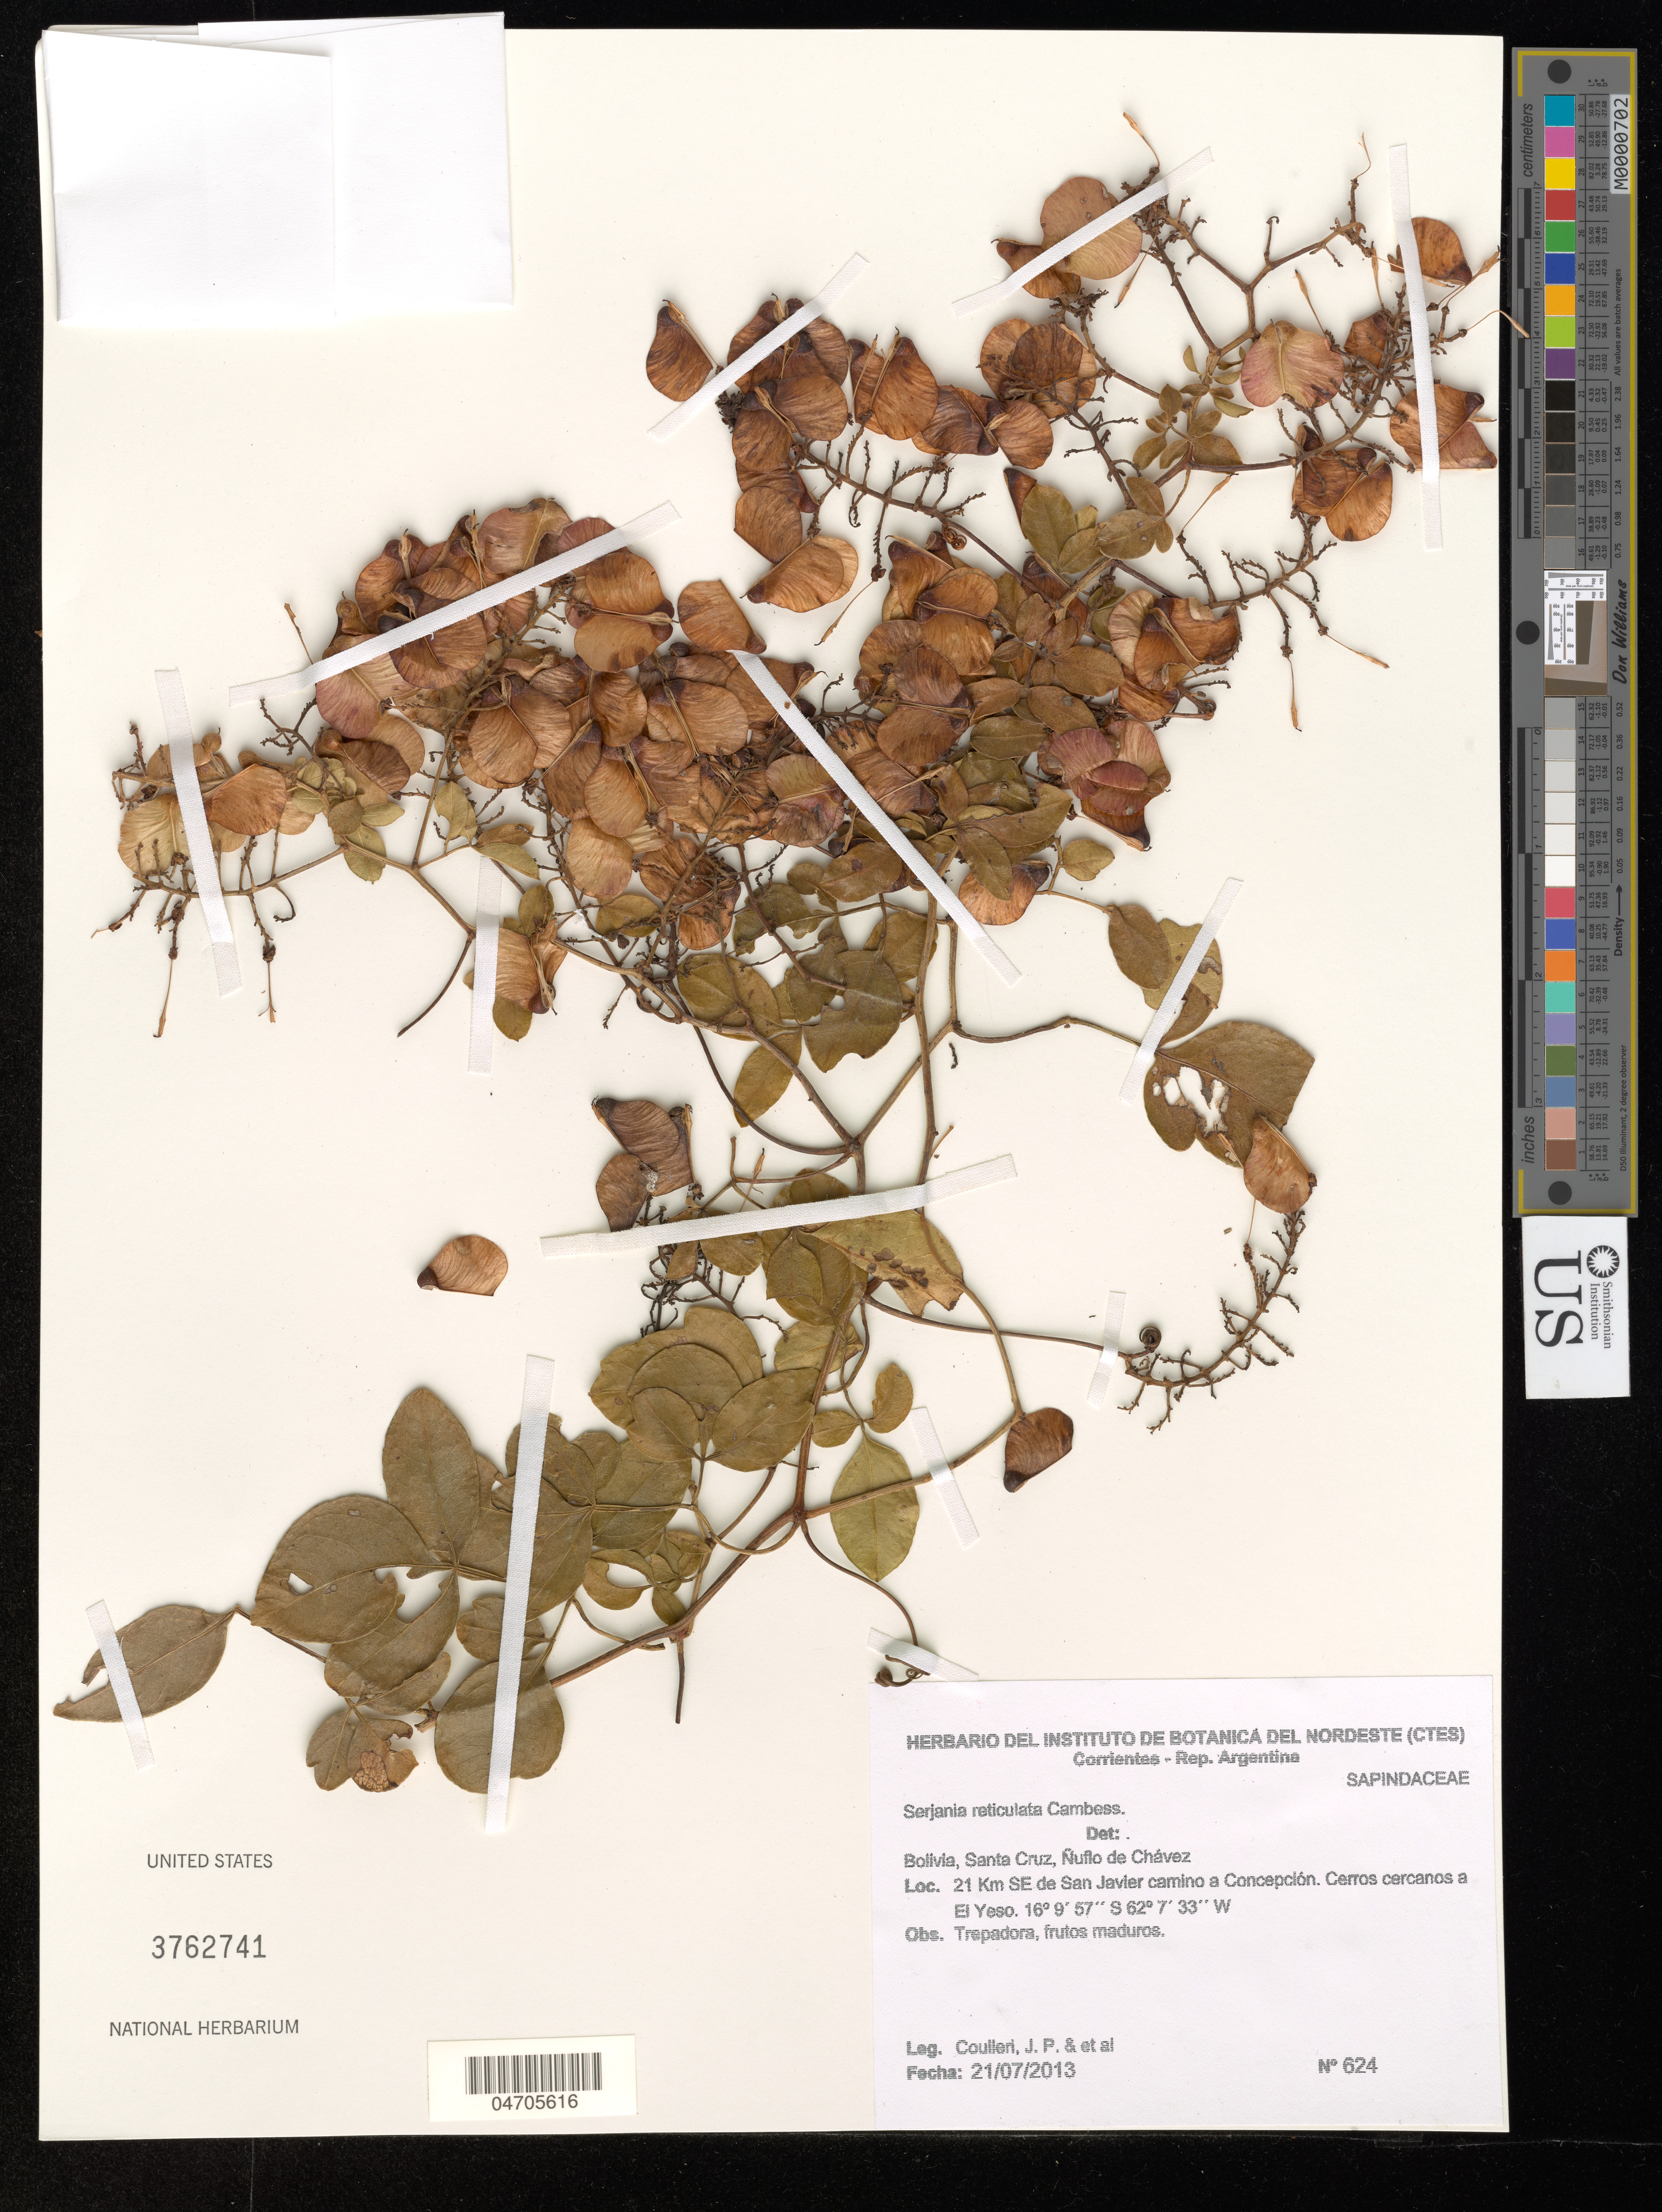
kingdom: Plantae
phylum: Tracheophyta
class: Magnoliopsida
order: Sapindales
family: Sapindaceae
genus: Serjania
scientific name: Serjania reticulata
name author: Cambess.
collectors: J. Coulleri & et al.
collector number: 624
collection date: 2013-07-21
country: Bolivia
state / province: Santa Cruz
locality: Ñuflo de Chávez. 21 Km SE de San Javier camino a Concepción. Cerros cercanos a El Yeso.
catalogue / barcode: US 3762741